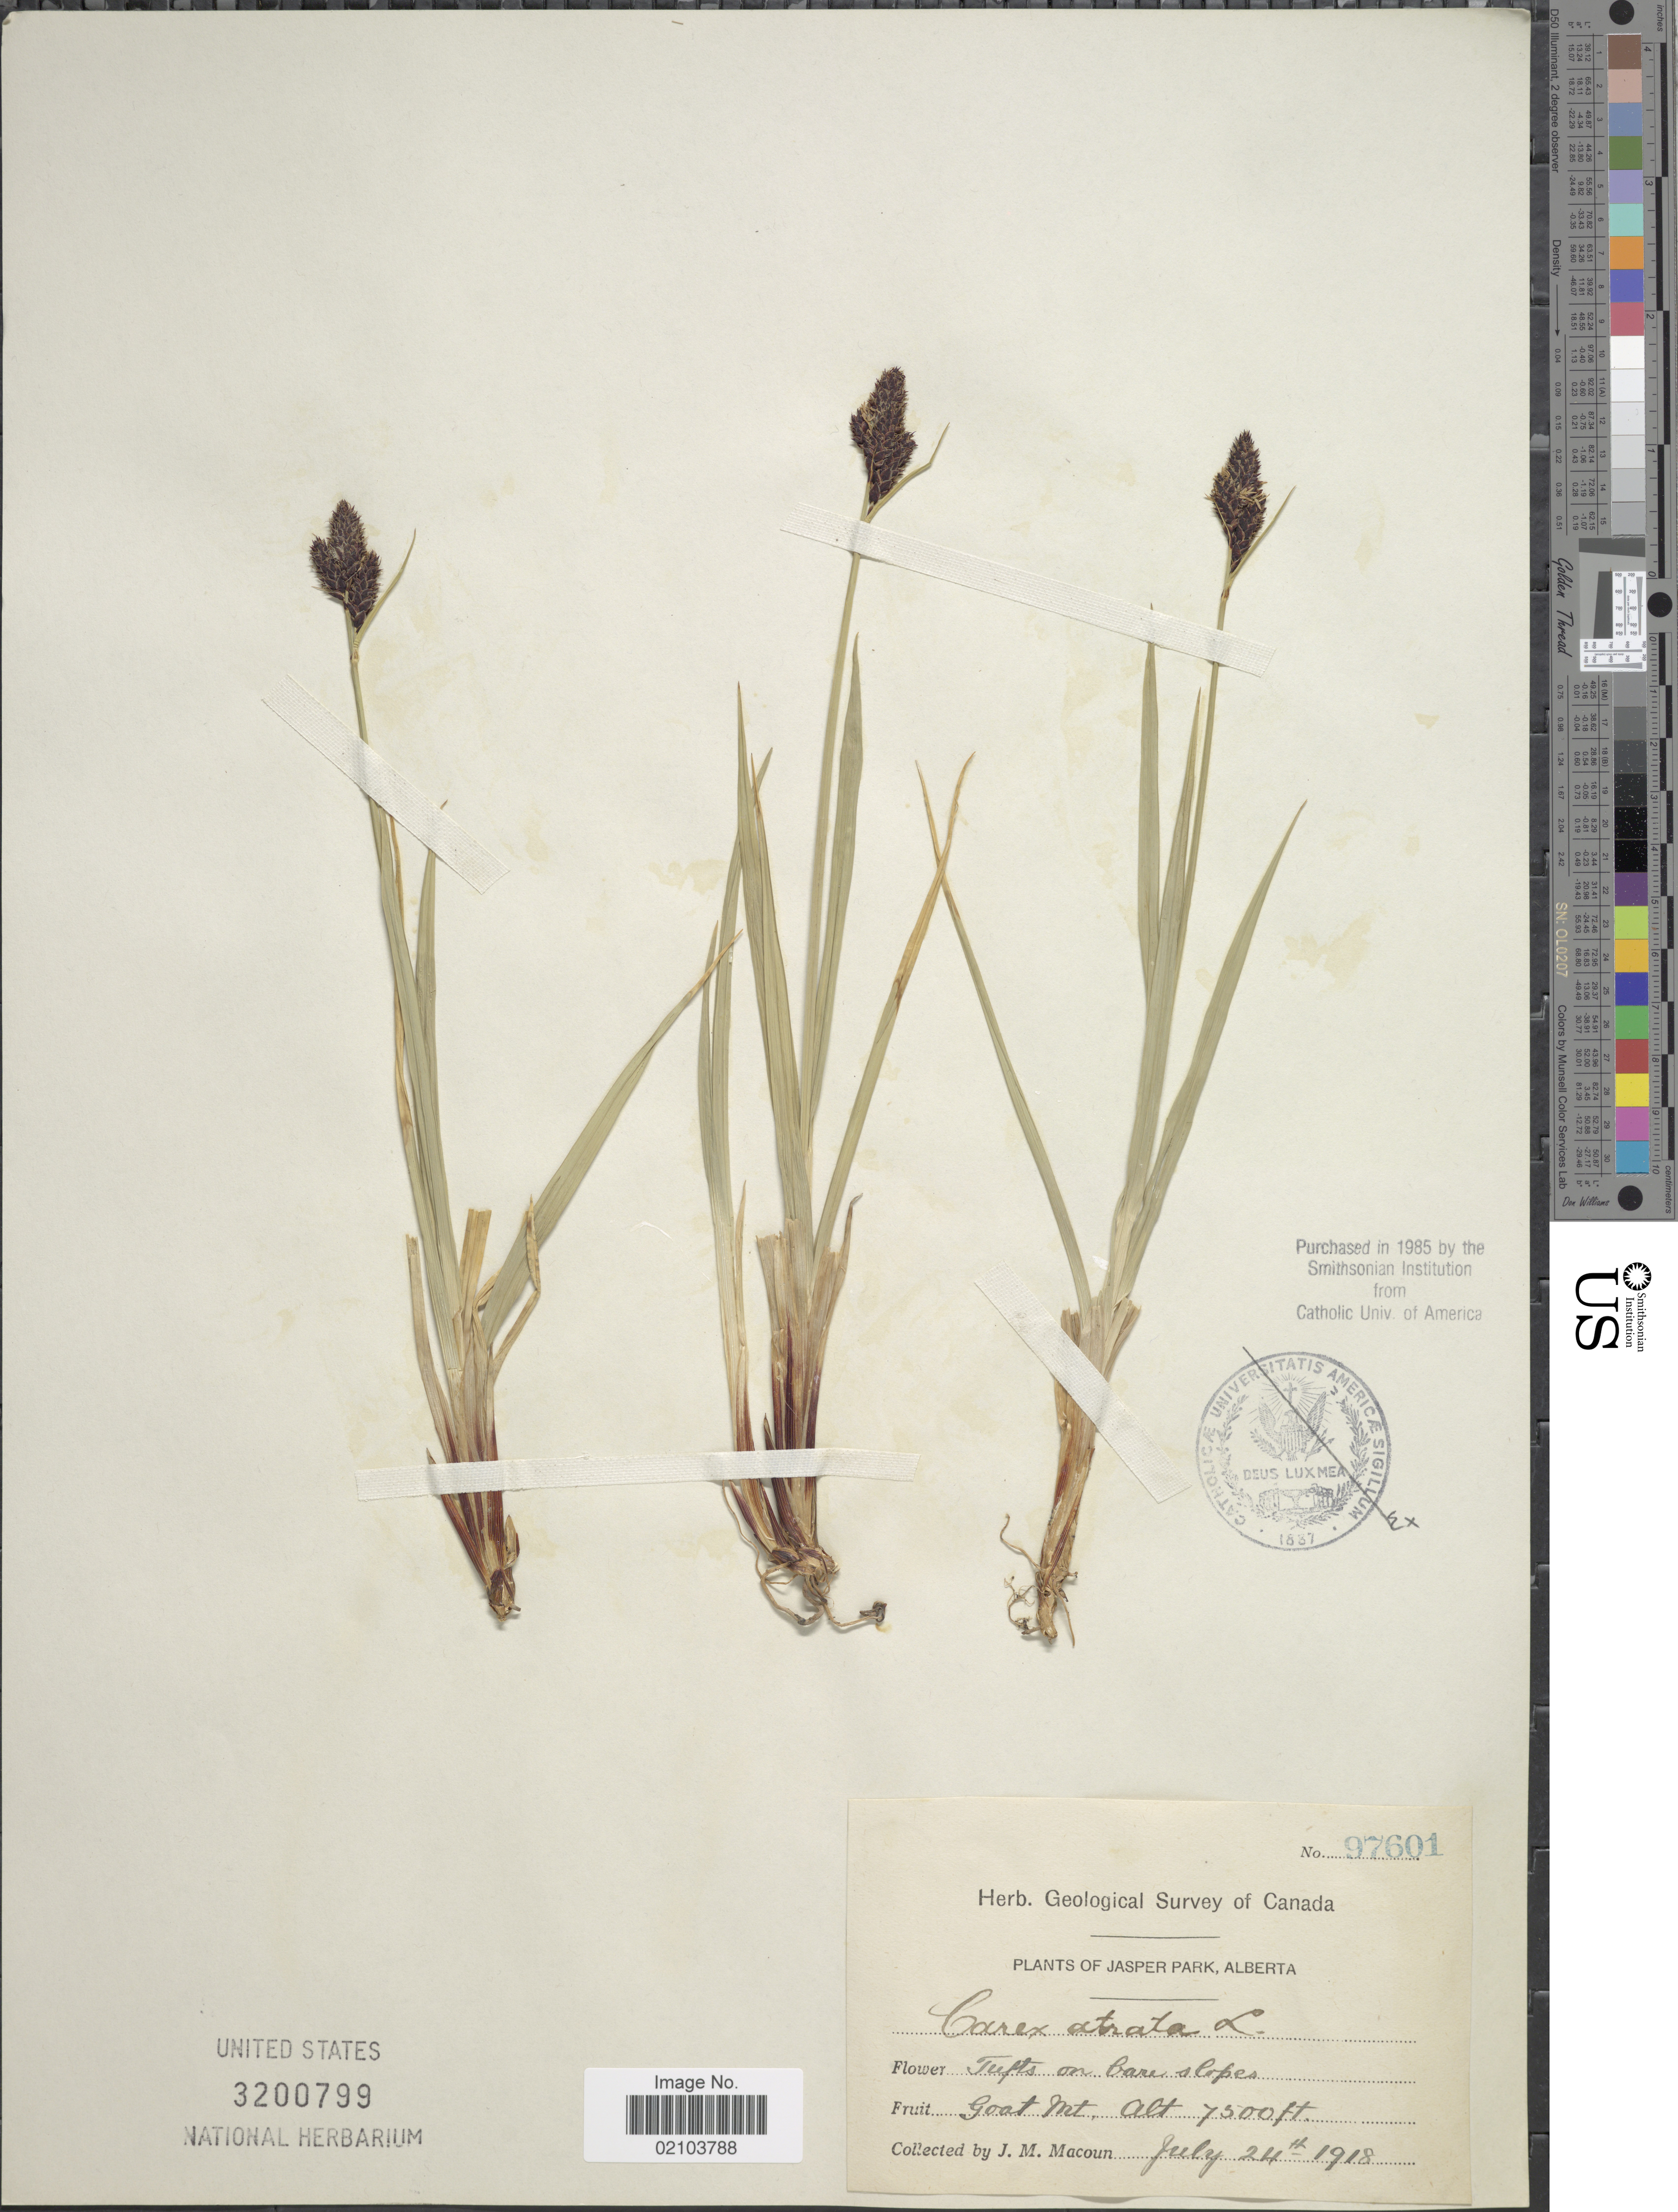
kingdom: Plantae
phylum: Tracheophyta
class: Liliopsida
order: Poales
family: Cyperaceae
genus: Carex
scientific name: Carex atrata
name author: L.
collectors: J. M. Macoun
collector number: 97601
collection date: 1918-07-24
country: Canada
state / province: Alberta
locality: Jasper Park. Goat Mt.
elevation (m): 2286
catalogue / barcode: US 3200799